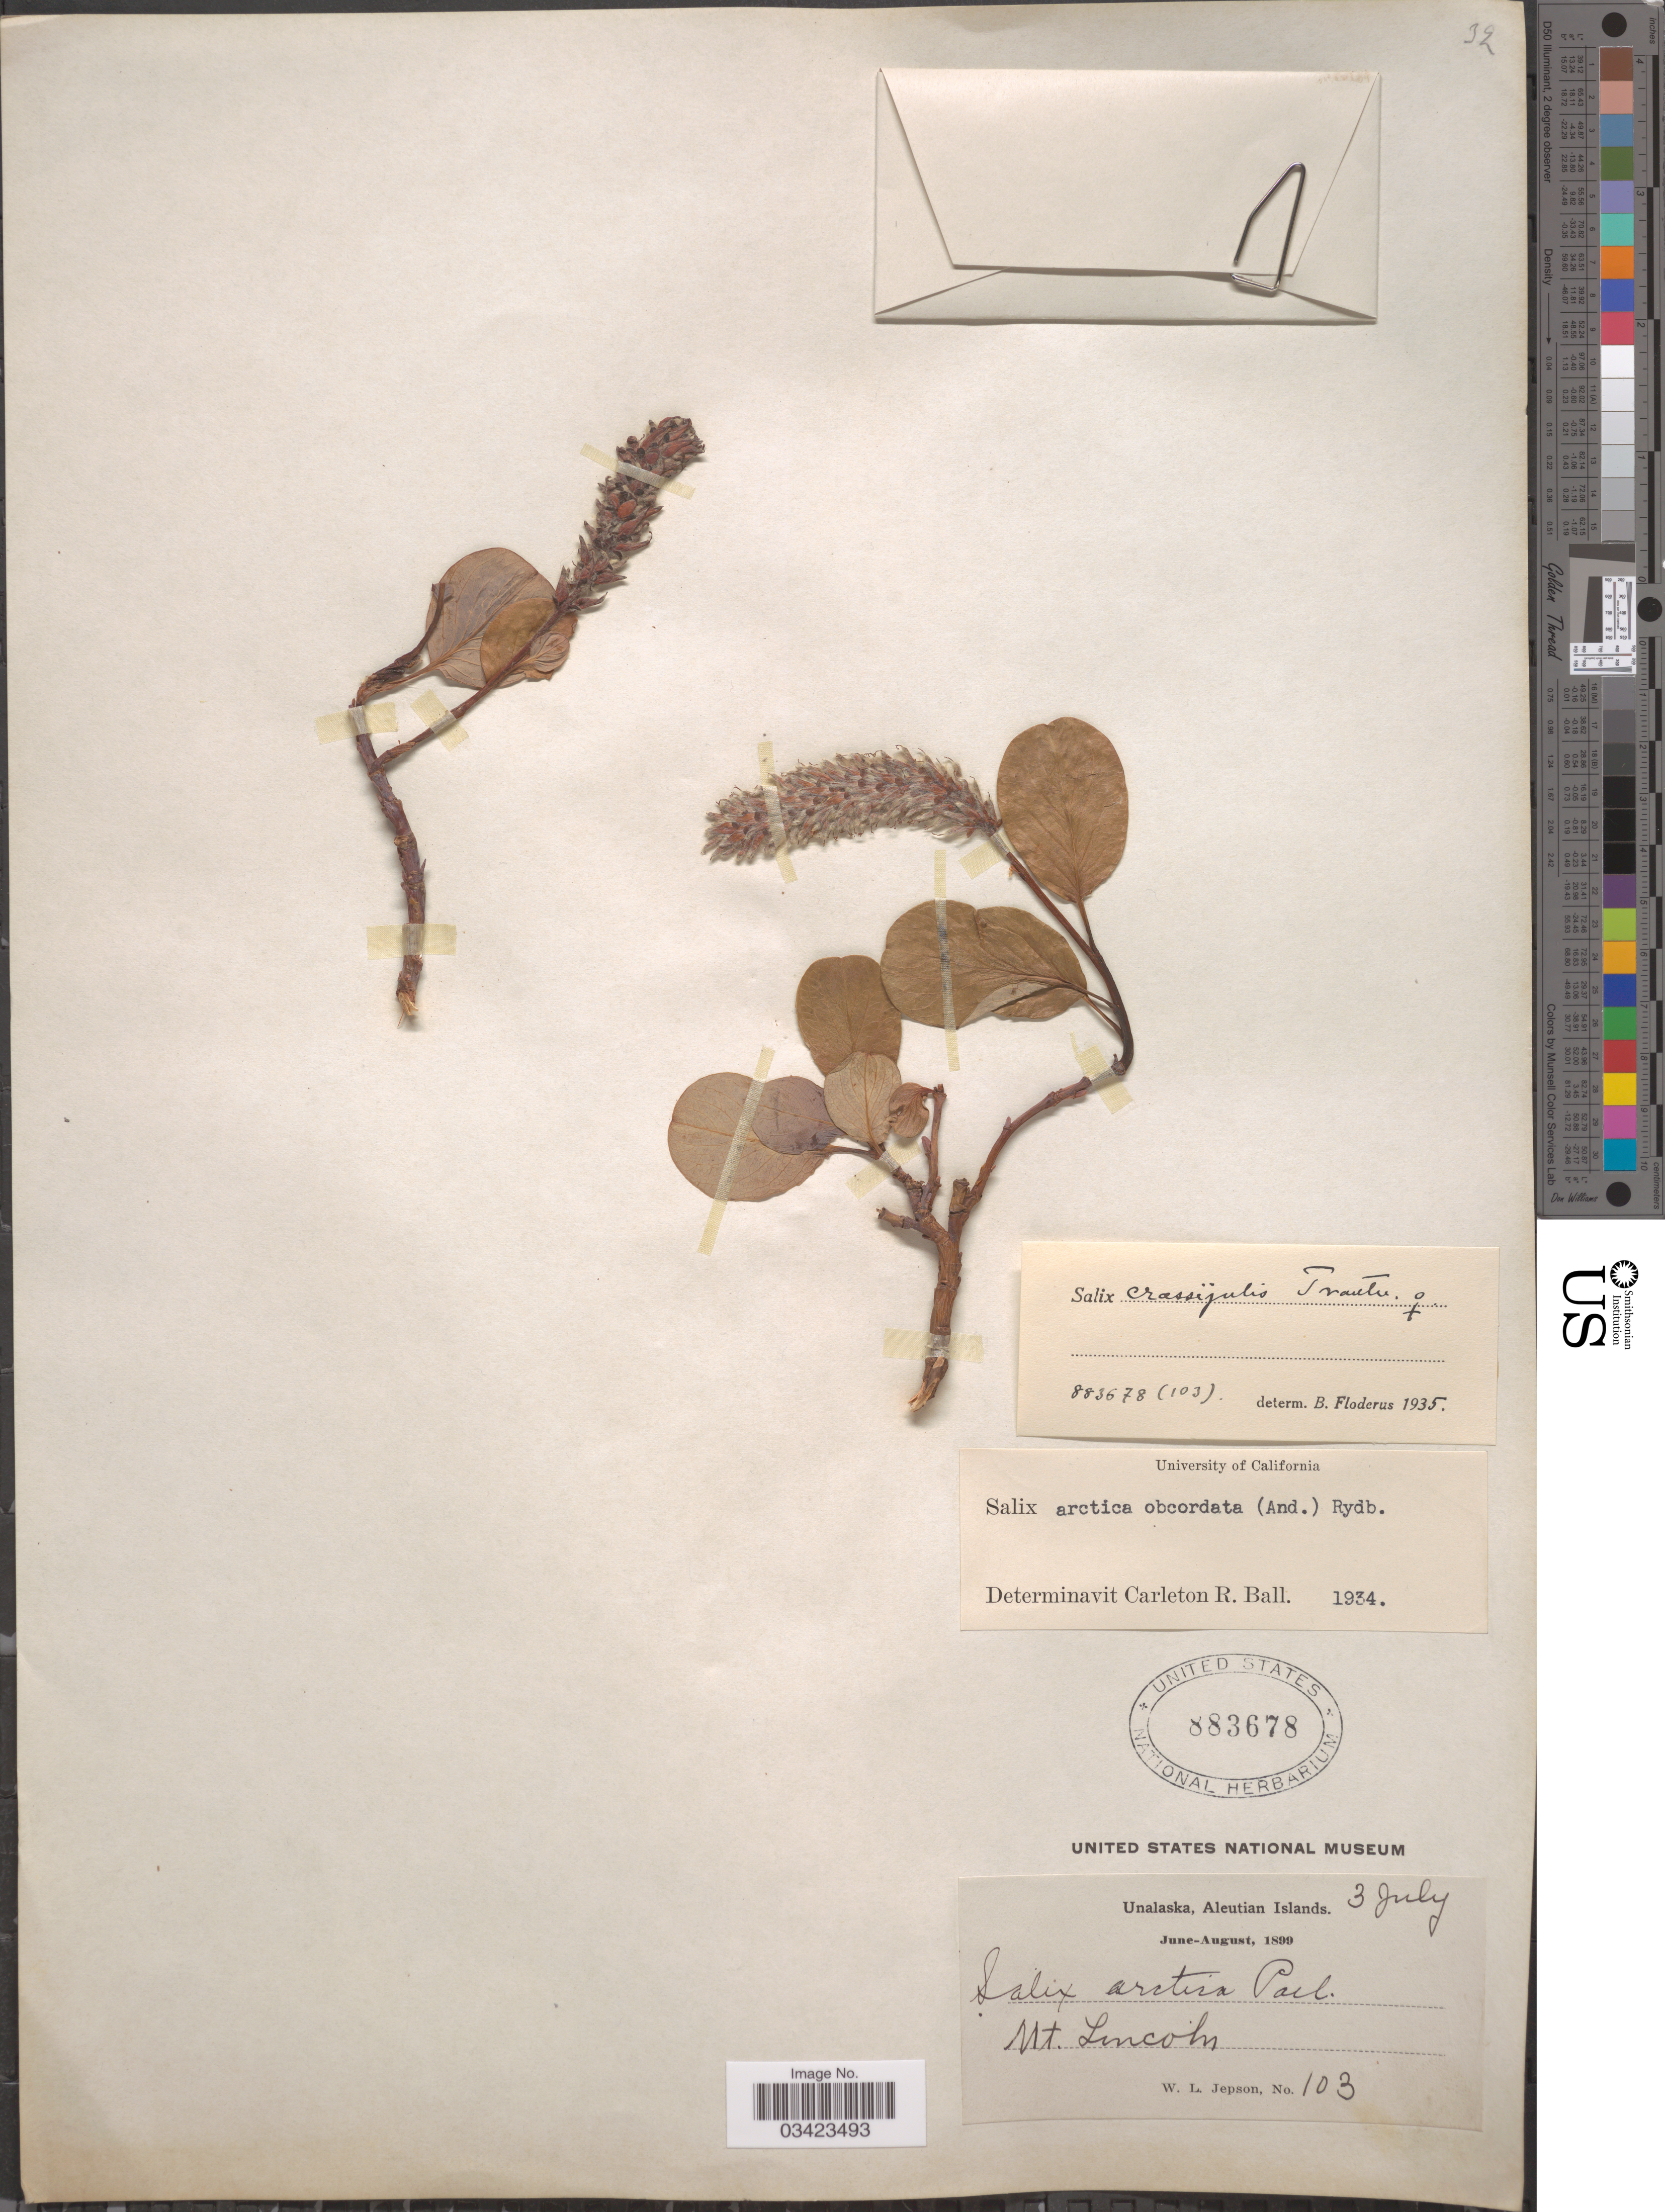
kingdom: Plantae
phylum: Tracheophyta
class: Magnoliopsida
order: Malpighiales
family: Salicaceae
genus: Salix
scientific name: Salix arctica var. araioclada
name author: (C.K. Schneid.) Raup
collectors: W. L. Jepson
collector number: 103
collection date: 1899-07-03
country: United States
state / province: Alaska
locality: Unalaska, Aleutian Islands. Mt. Lincoln.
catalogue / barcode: US 883678